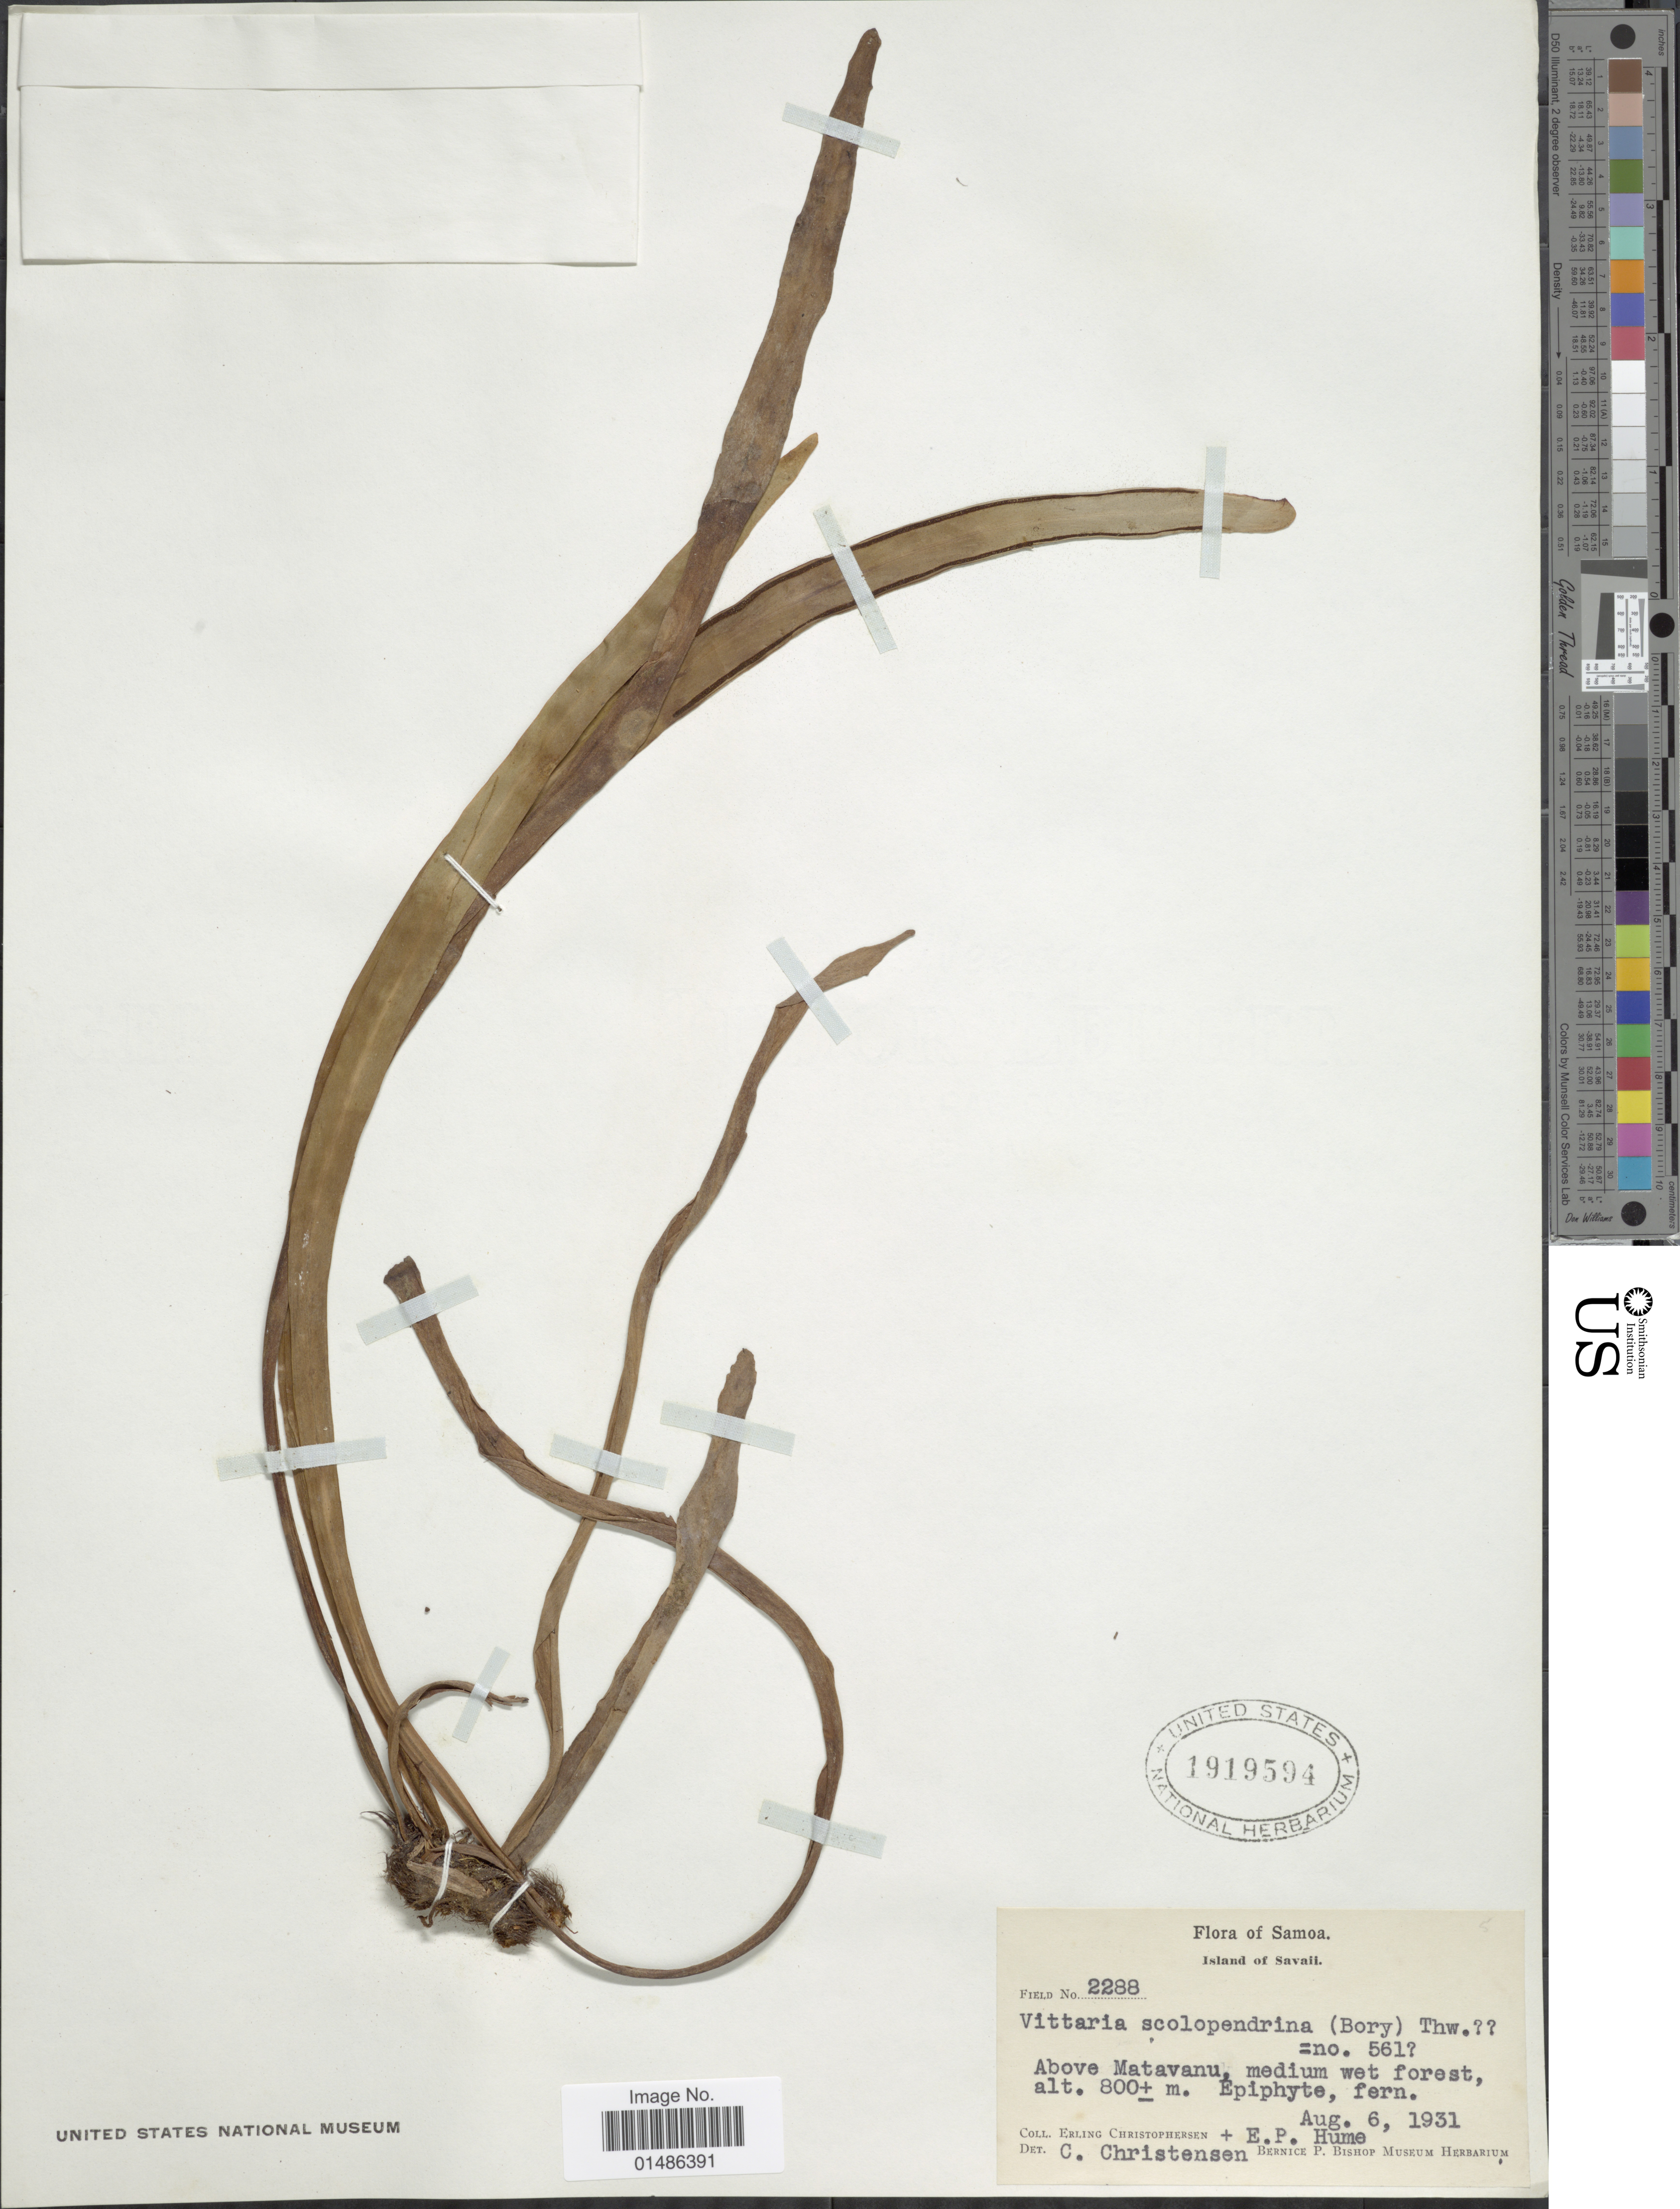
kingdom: Plantae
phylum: Tracheophyta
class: Polypodiopsida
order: Polypodiales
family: Pteridaceae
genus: Haplopteris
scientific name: Haplopteris scolopendrina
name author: (Bory) Presl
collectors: E. Christophersen & E. P. Hume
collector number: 2288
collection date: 1931-08-06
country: Samoa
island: Savai'i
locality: Island of Savaii. Above Matavanu, medium wet forest.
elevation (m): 800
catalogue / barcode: US 1919594